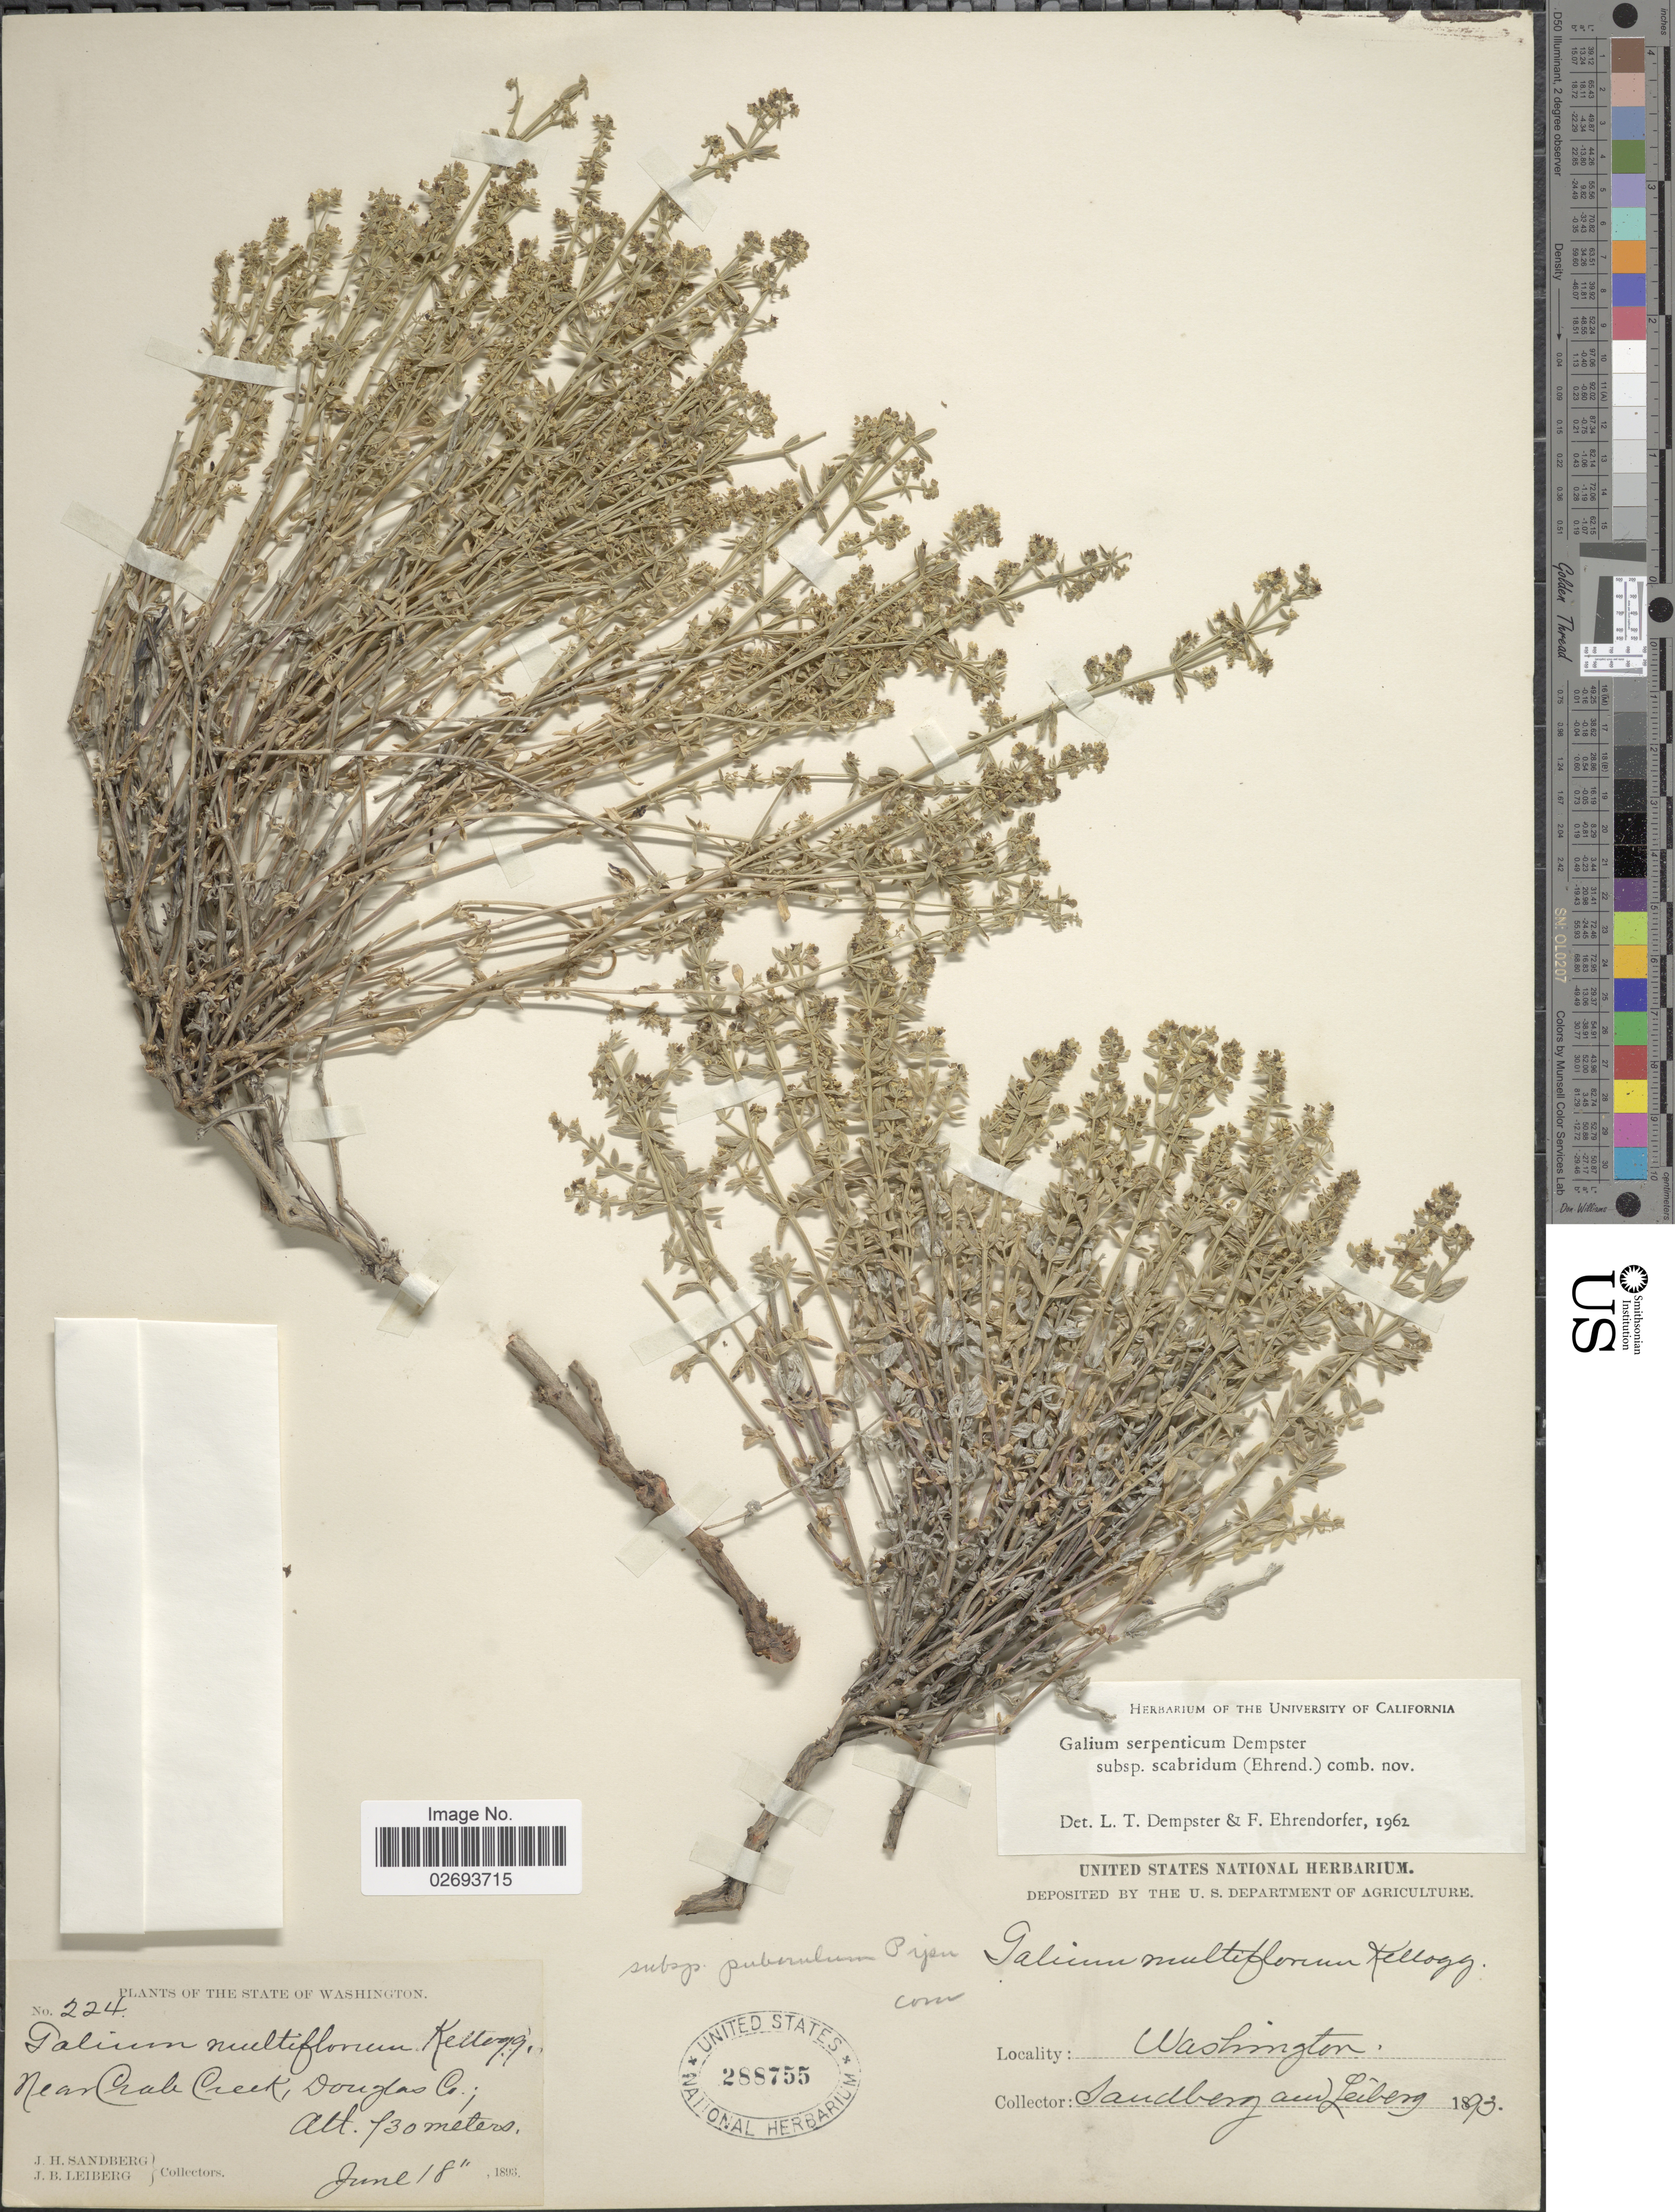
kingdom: Plantae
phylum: Tracheophyta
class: Magnoliopsida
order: Gentianales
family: Rubiaceae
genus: Galium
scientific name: Galium serpenticum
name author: Dempster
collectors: J. H. Sandberg & J. B. Leiberg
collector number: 224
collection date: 1893-06-18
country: United States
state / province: Washington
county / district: Douglas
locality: Near Crab Creek, Douglas Co.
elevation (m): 730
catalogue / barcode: US 288755